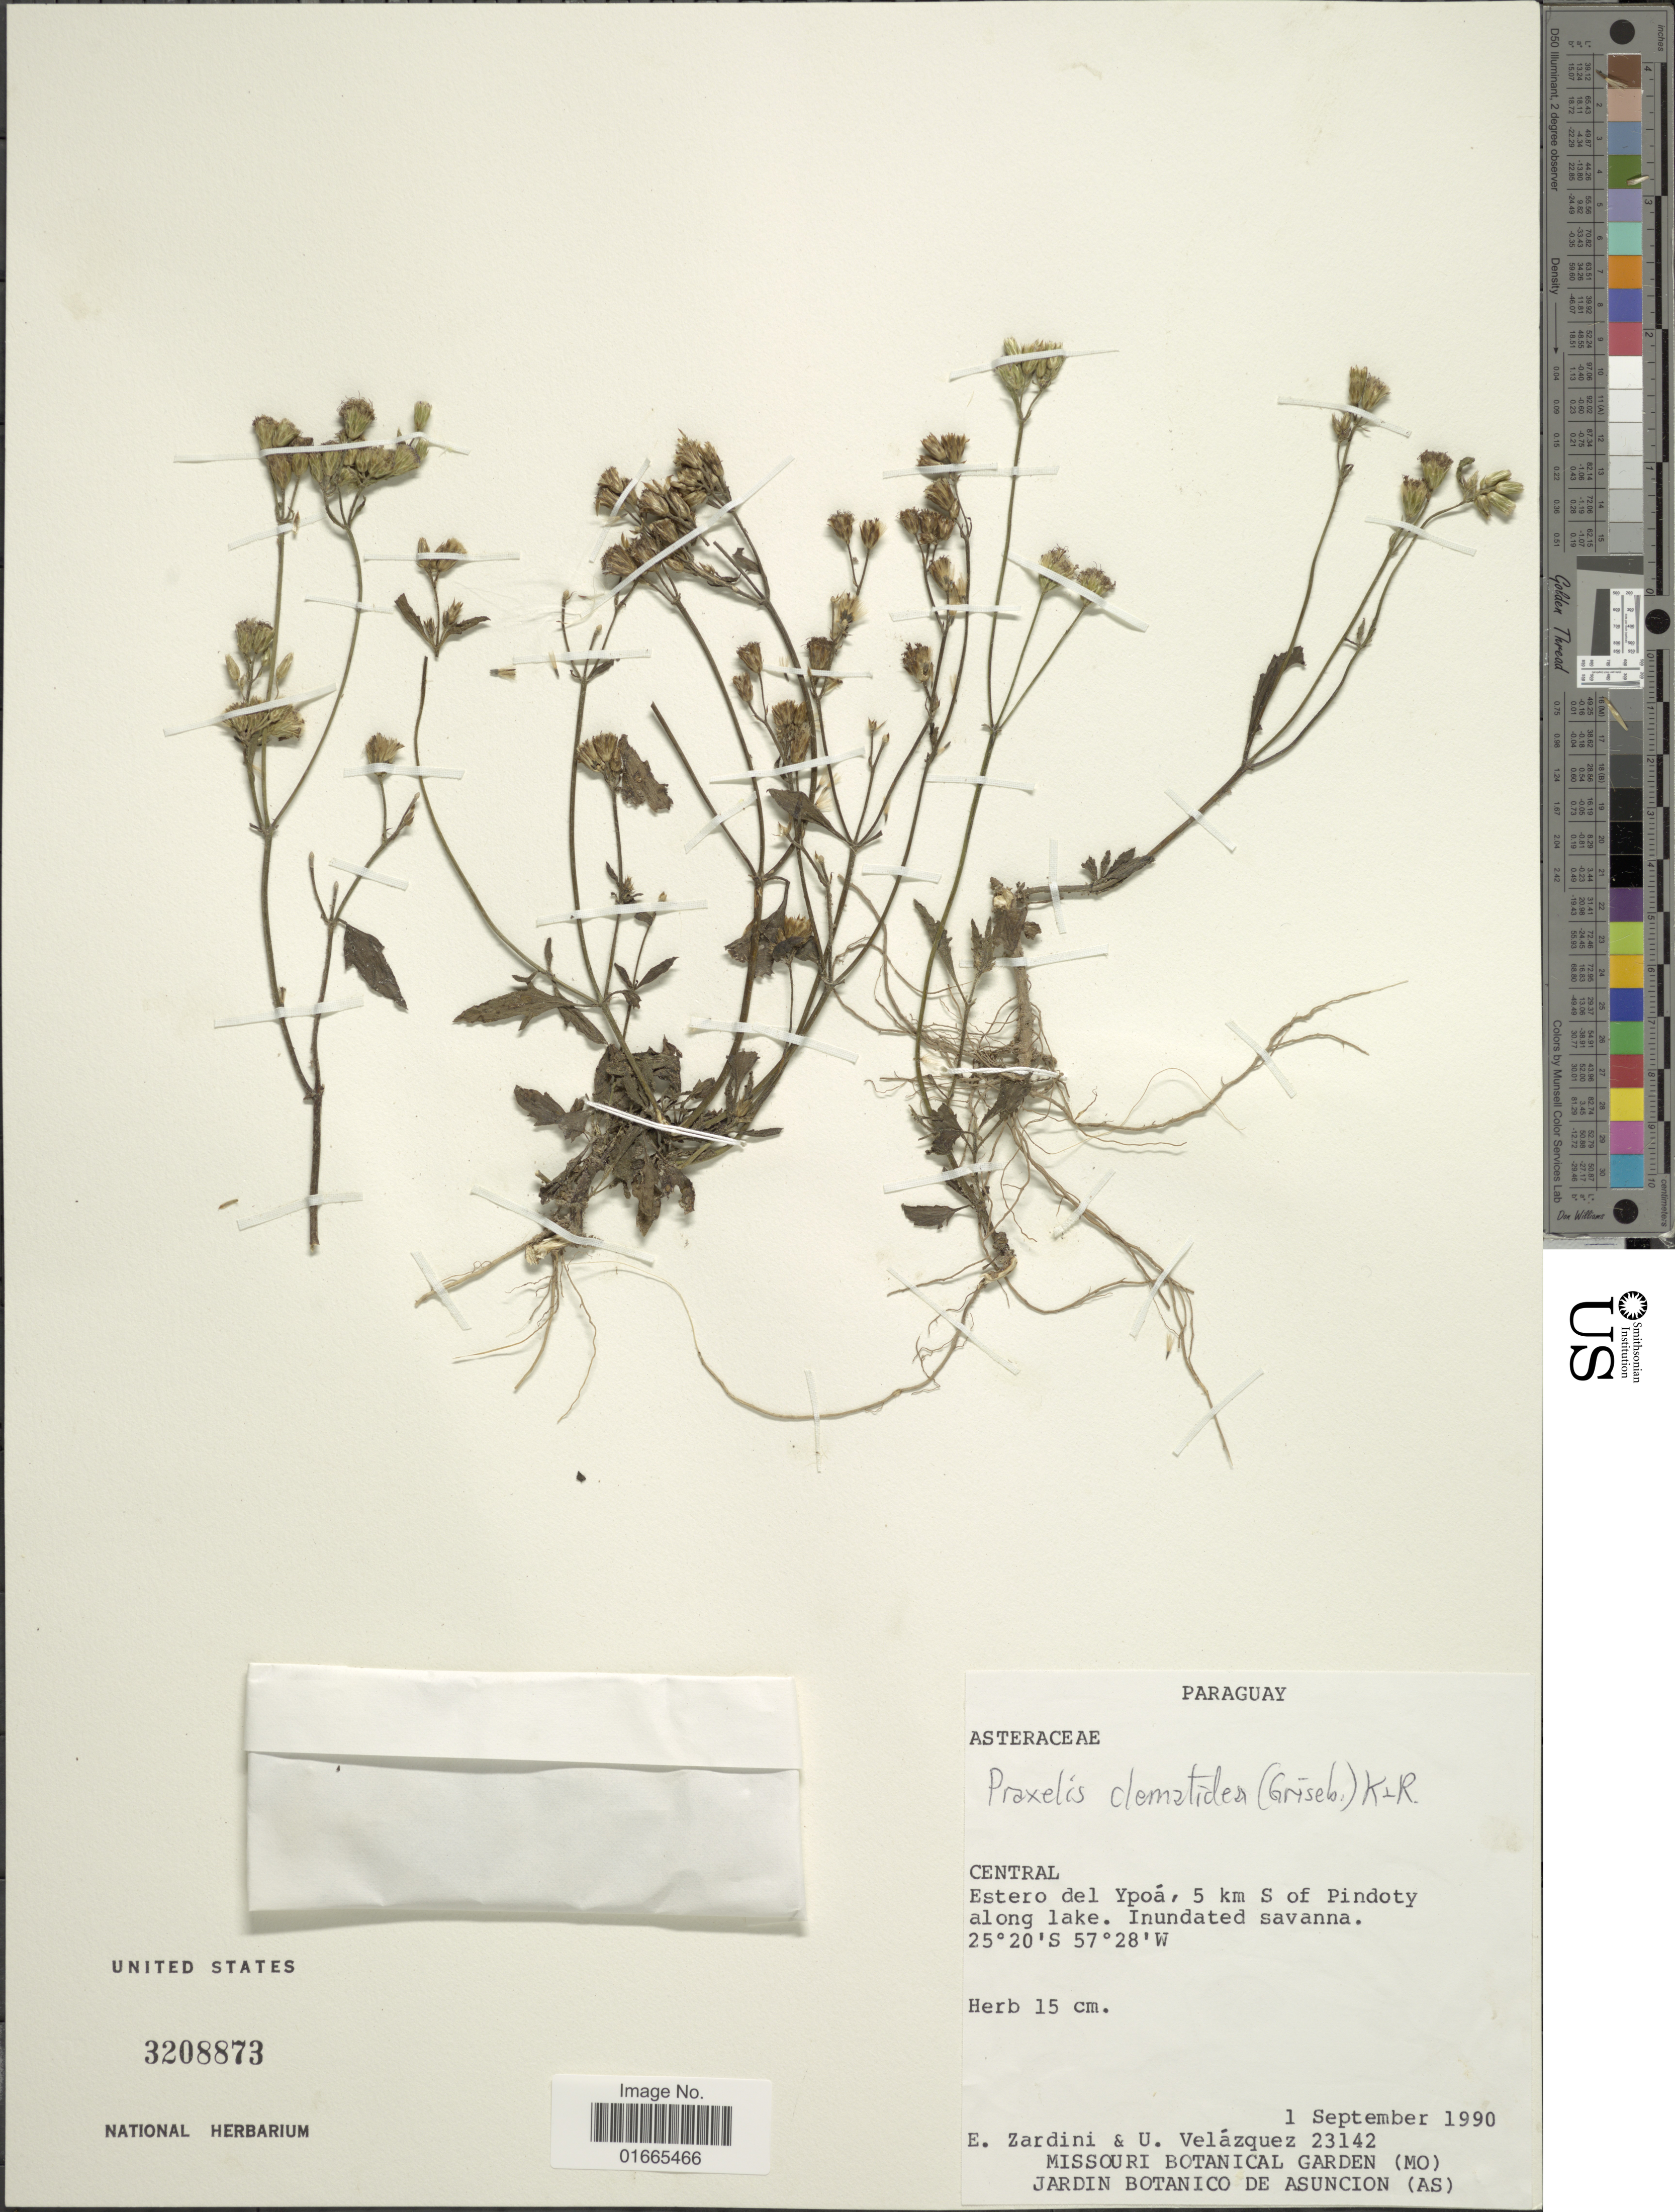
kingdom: Plantae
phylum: Tracheophyta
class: Magnoliopsida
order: Asterales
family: Asteraceae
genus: Praxelis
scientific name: Praxelis clematidea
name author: (Griseb.) R.M. King & H. Rob.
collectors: E. M. Zardini & U. Velázquez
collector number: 23142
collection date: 1990-09-01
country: Paraguay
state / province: Central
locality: Estero del Ypoá, 5 km S of Pindoty along lake, Inundated savanna.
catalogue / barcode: US 3208873